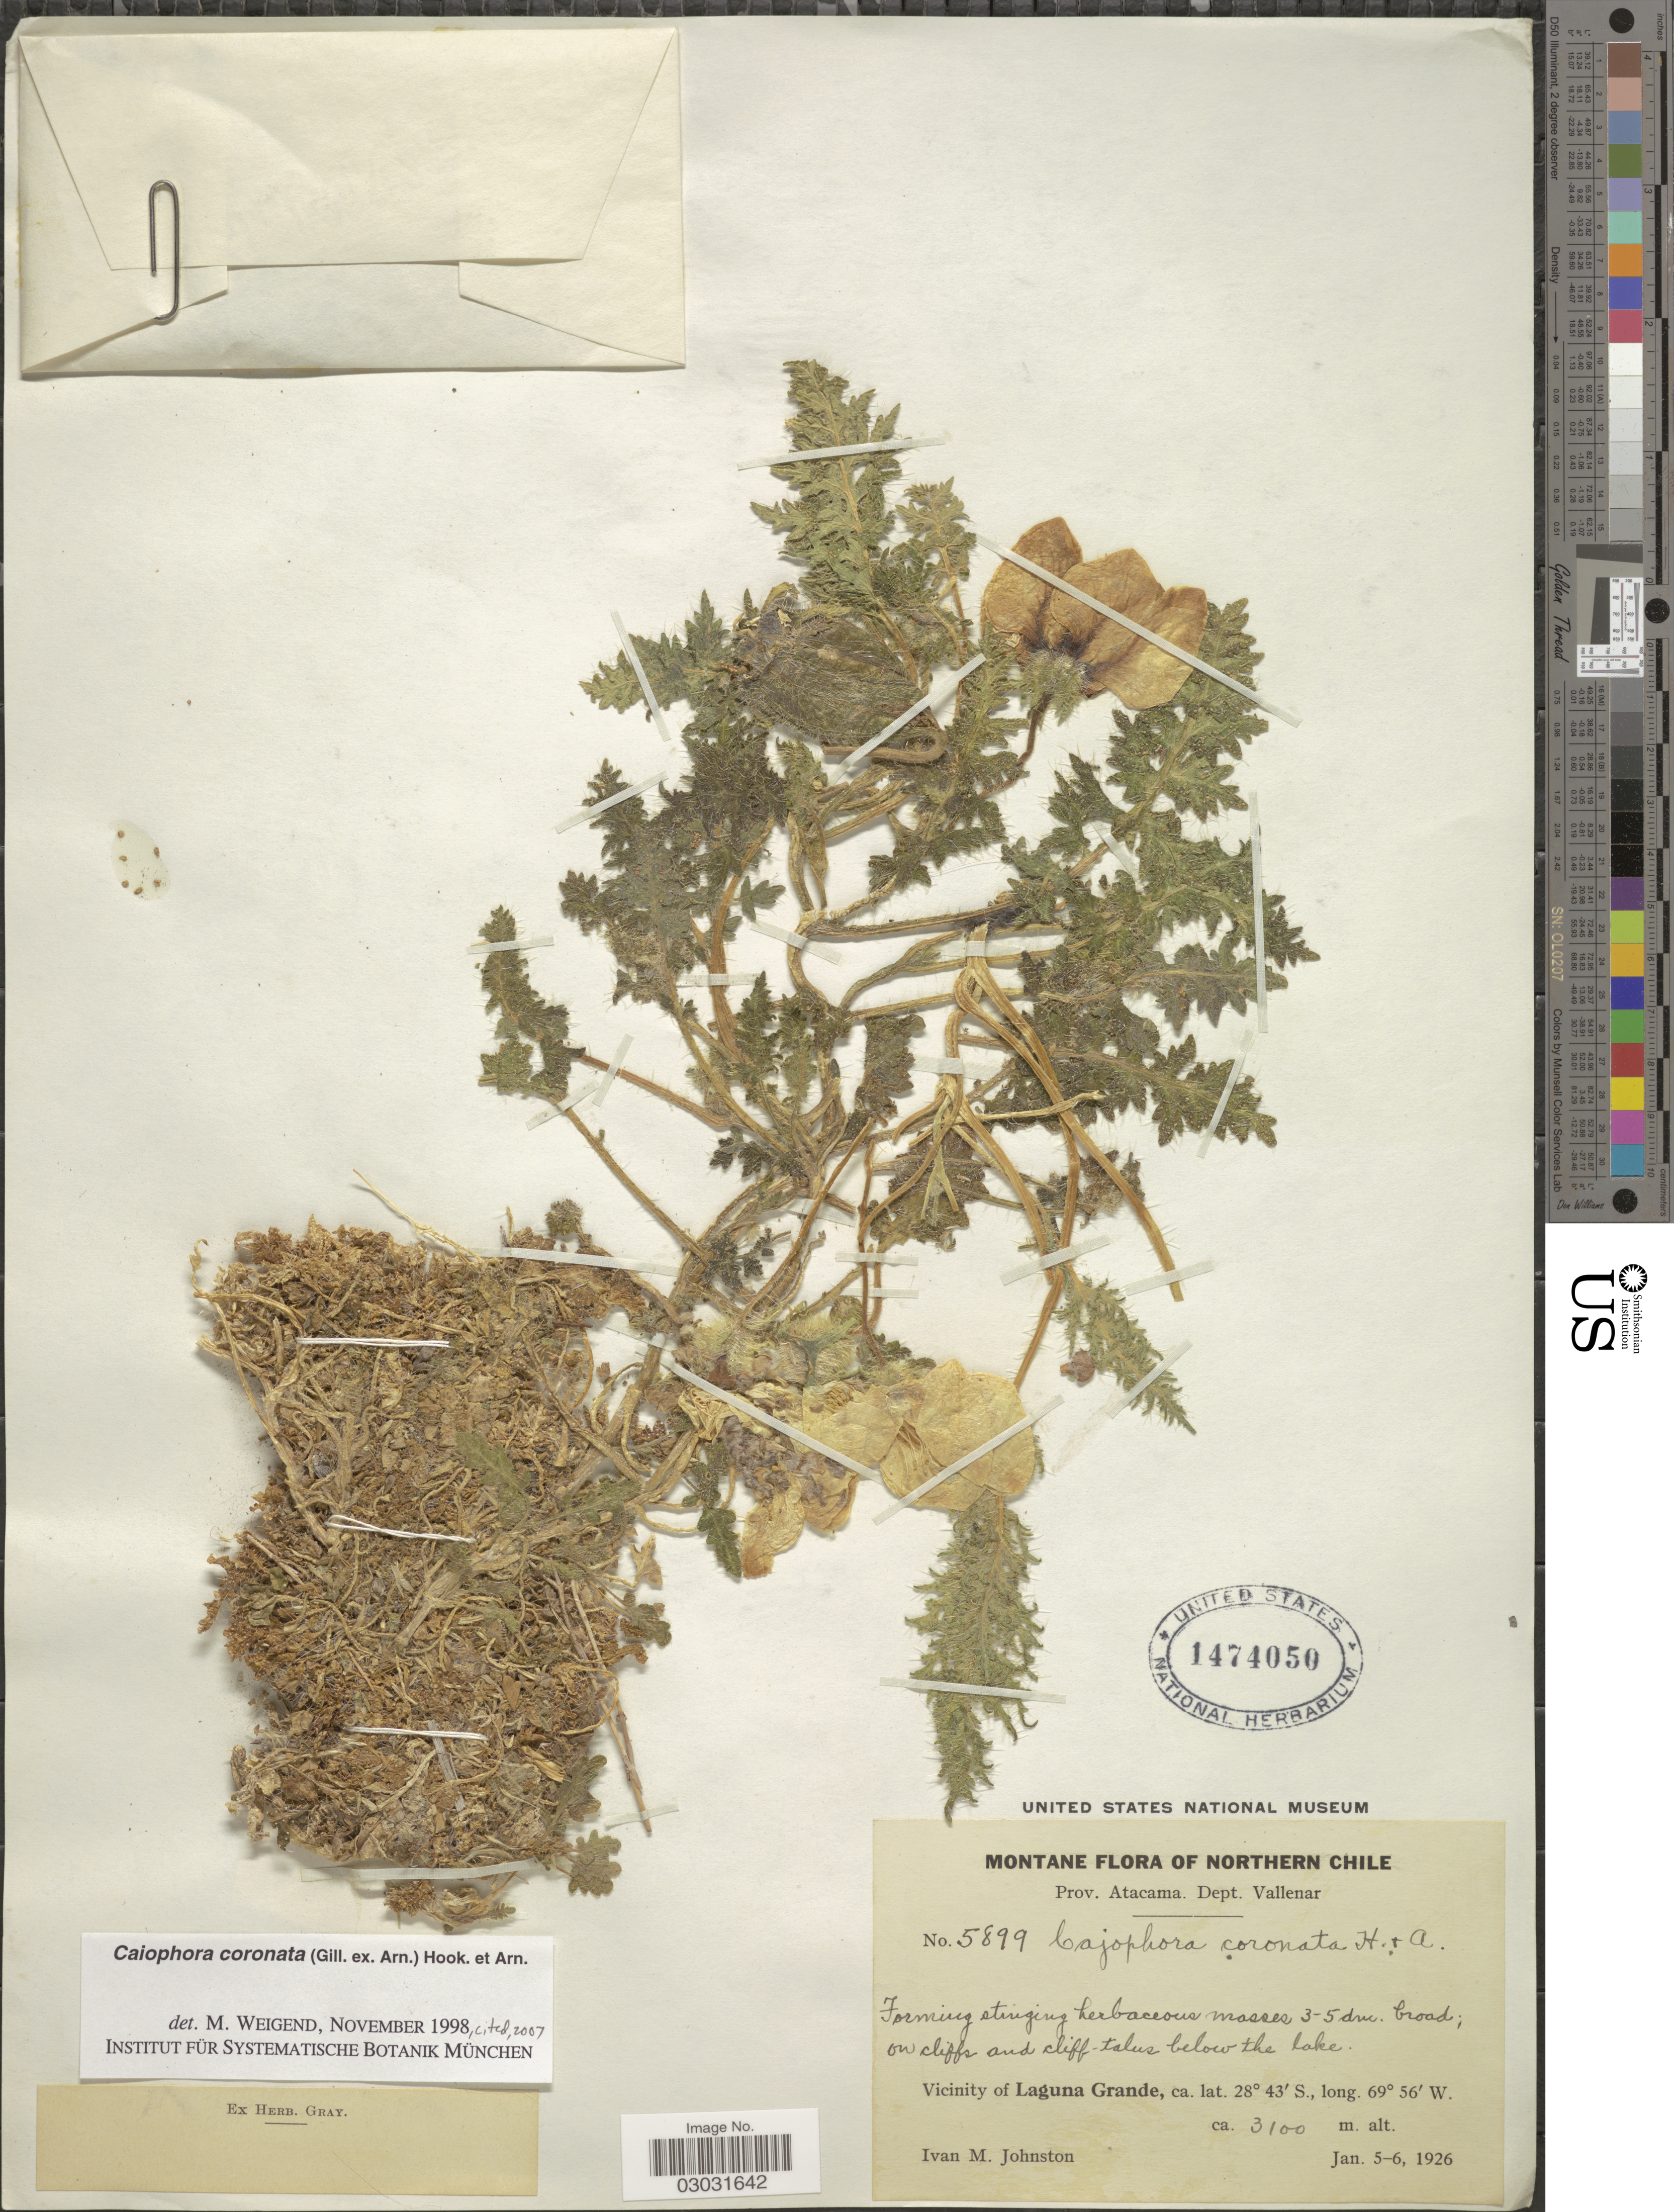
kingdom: Plantae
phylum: Tracheophyta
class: Magnoliopsida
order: Cornales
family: Loasaceae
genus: Caiophora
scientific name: Caiophora coronata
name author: (Gillies ex Arn.) Hook. & Arn.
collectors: I.M. Johnston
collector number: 5899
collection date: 1926-01-05/1926-01-06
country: Chile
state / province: Atacama (III)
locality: Northern Chile. Prov. Atacama, Dept. Vallenar. Vicinity of Laguna Grande.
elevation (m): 3100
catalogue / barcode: US 1474050